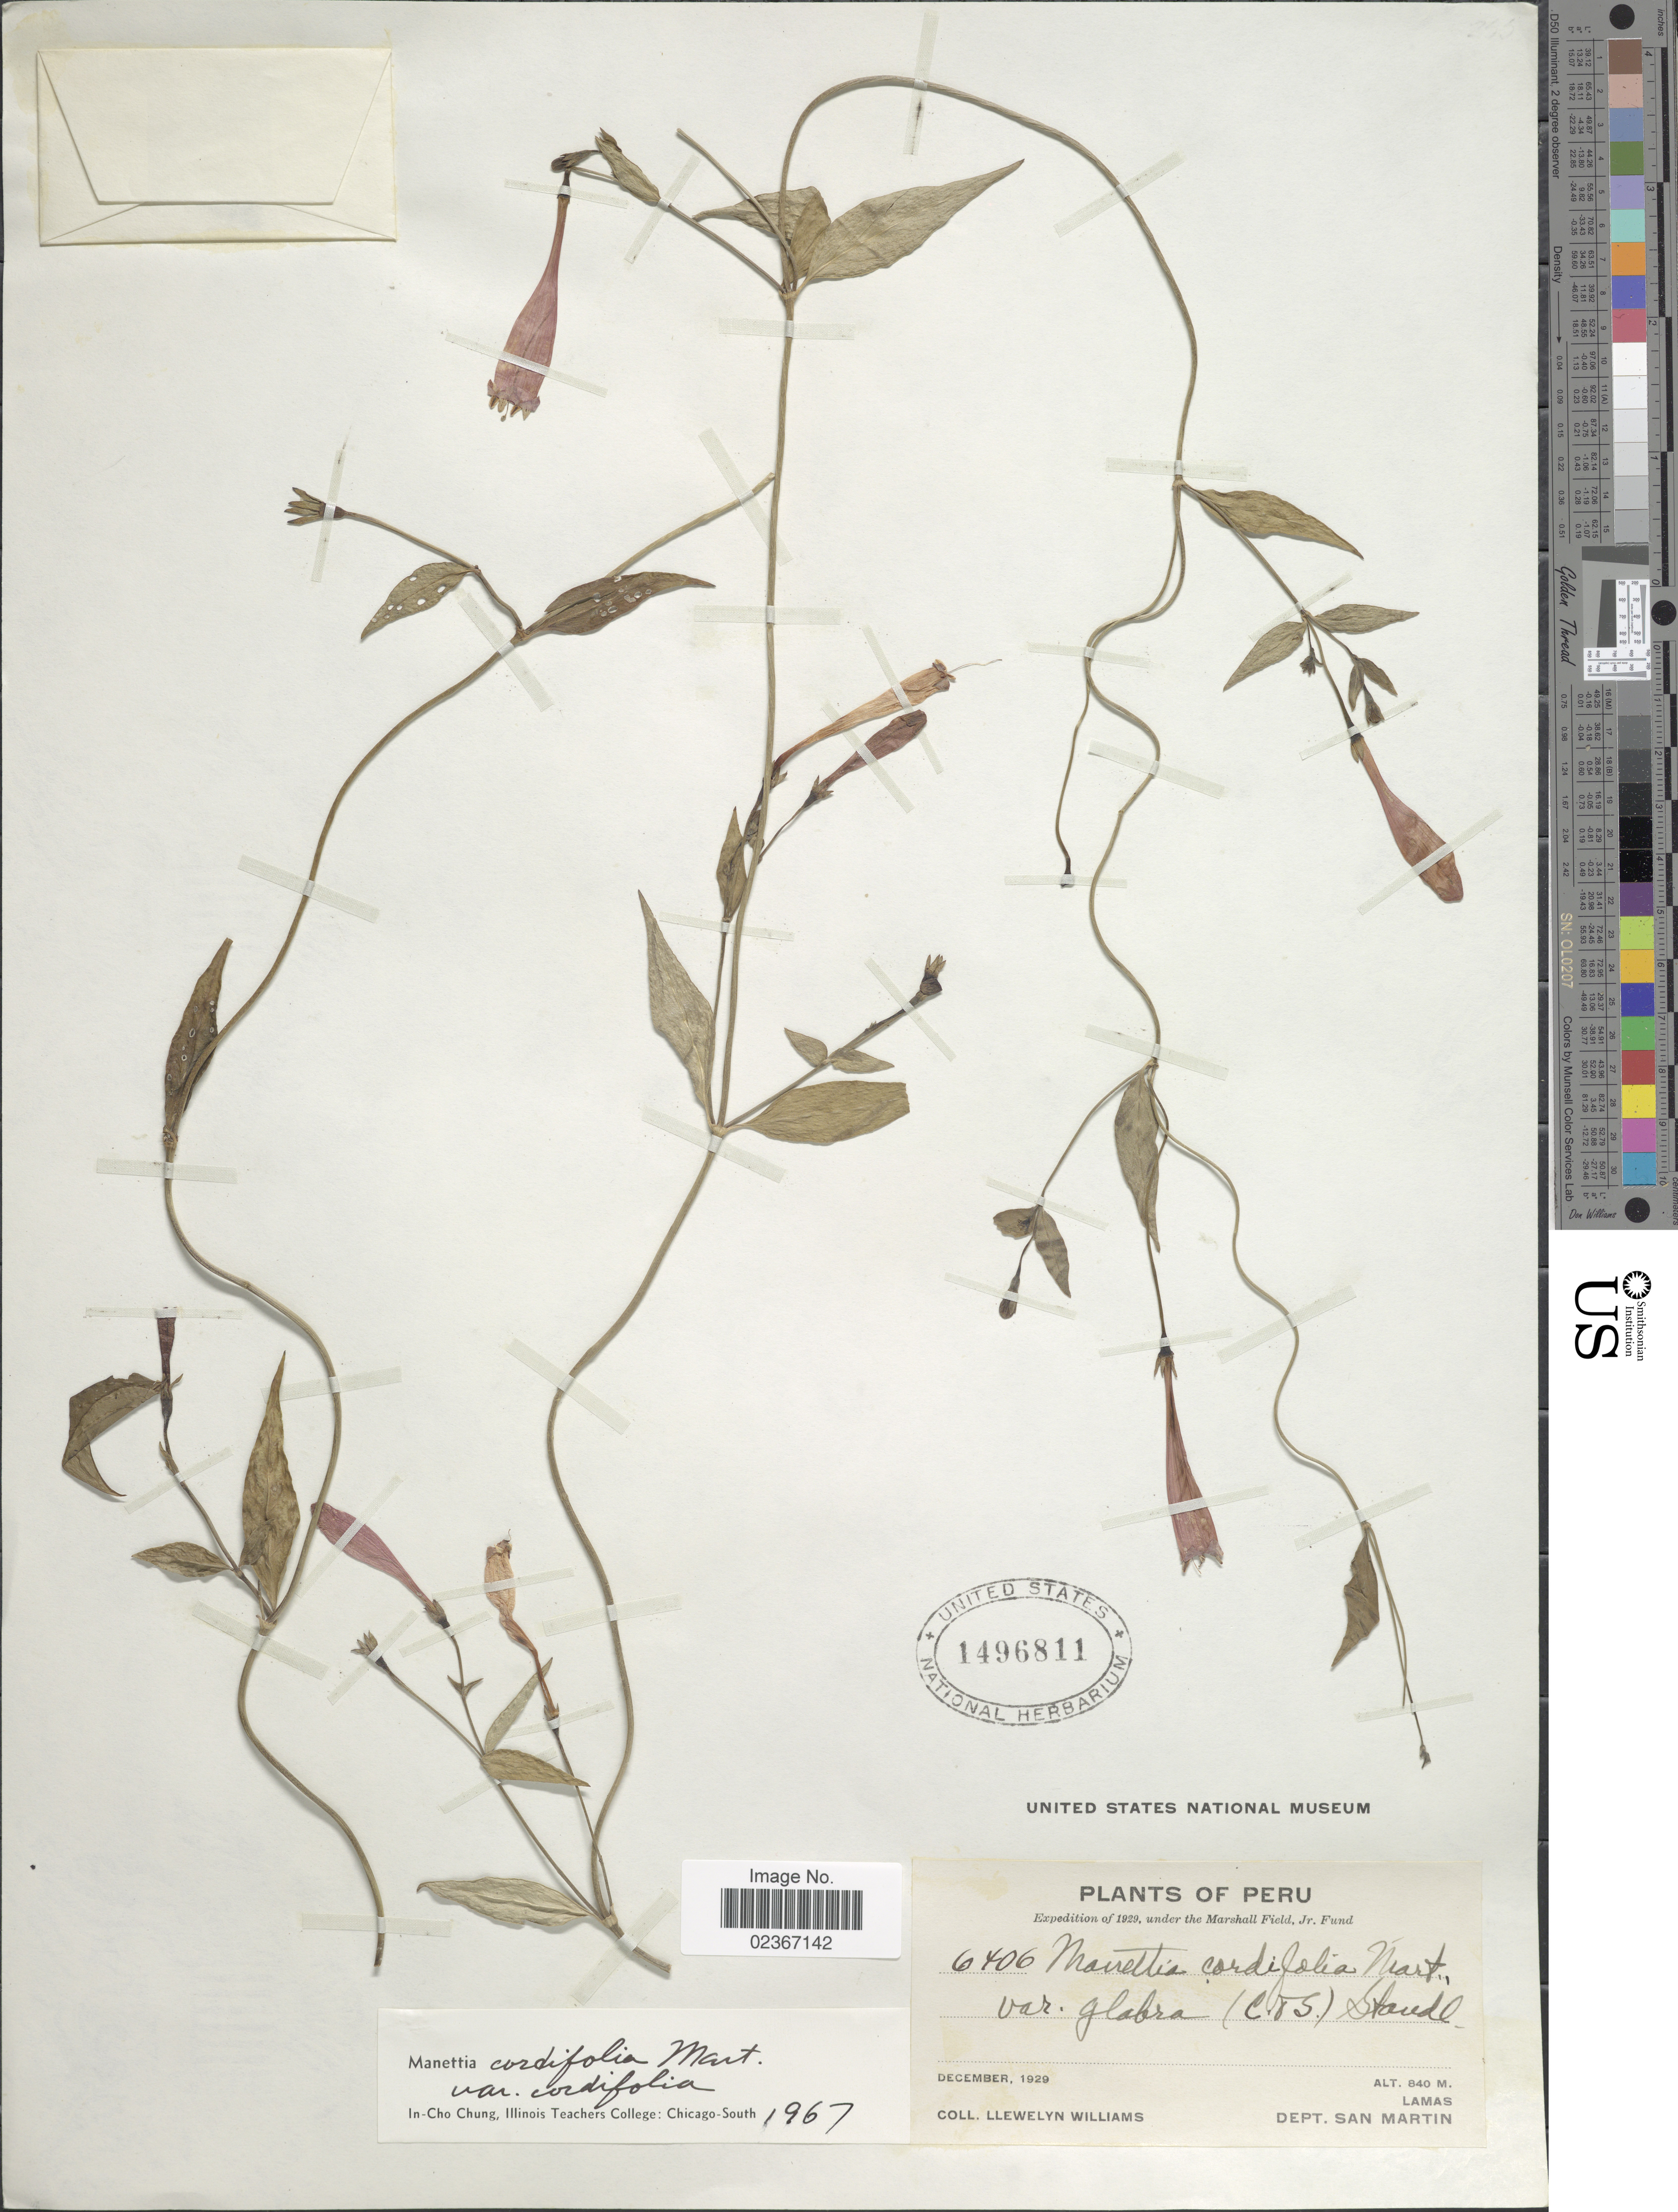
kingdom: Plantae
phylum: Tracheophyta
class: Magnoliopsida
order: Gentianales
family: Rubiaceae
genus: Manettia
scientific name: Manettia cordifolia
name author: Mart.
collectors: Ll. Williams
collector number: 6406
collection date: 1929-12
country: Peru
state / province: San Martín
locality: Lamas, Dept. San Martin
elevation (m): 840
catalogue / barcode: US 1496811